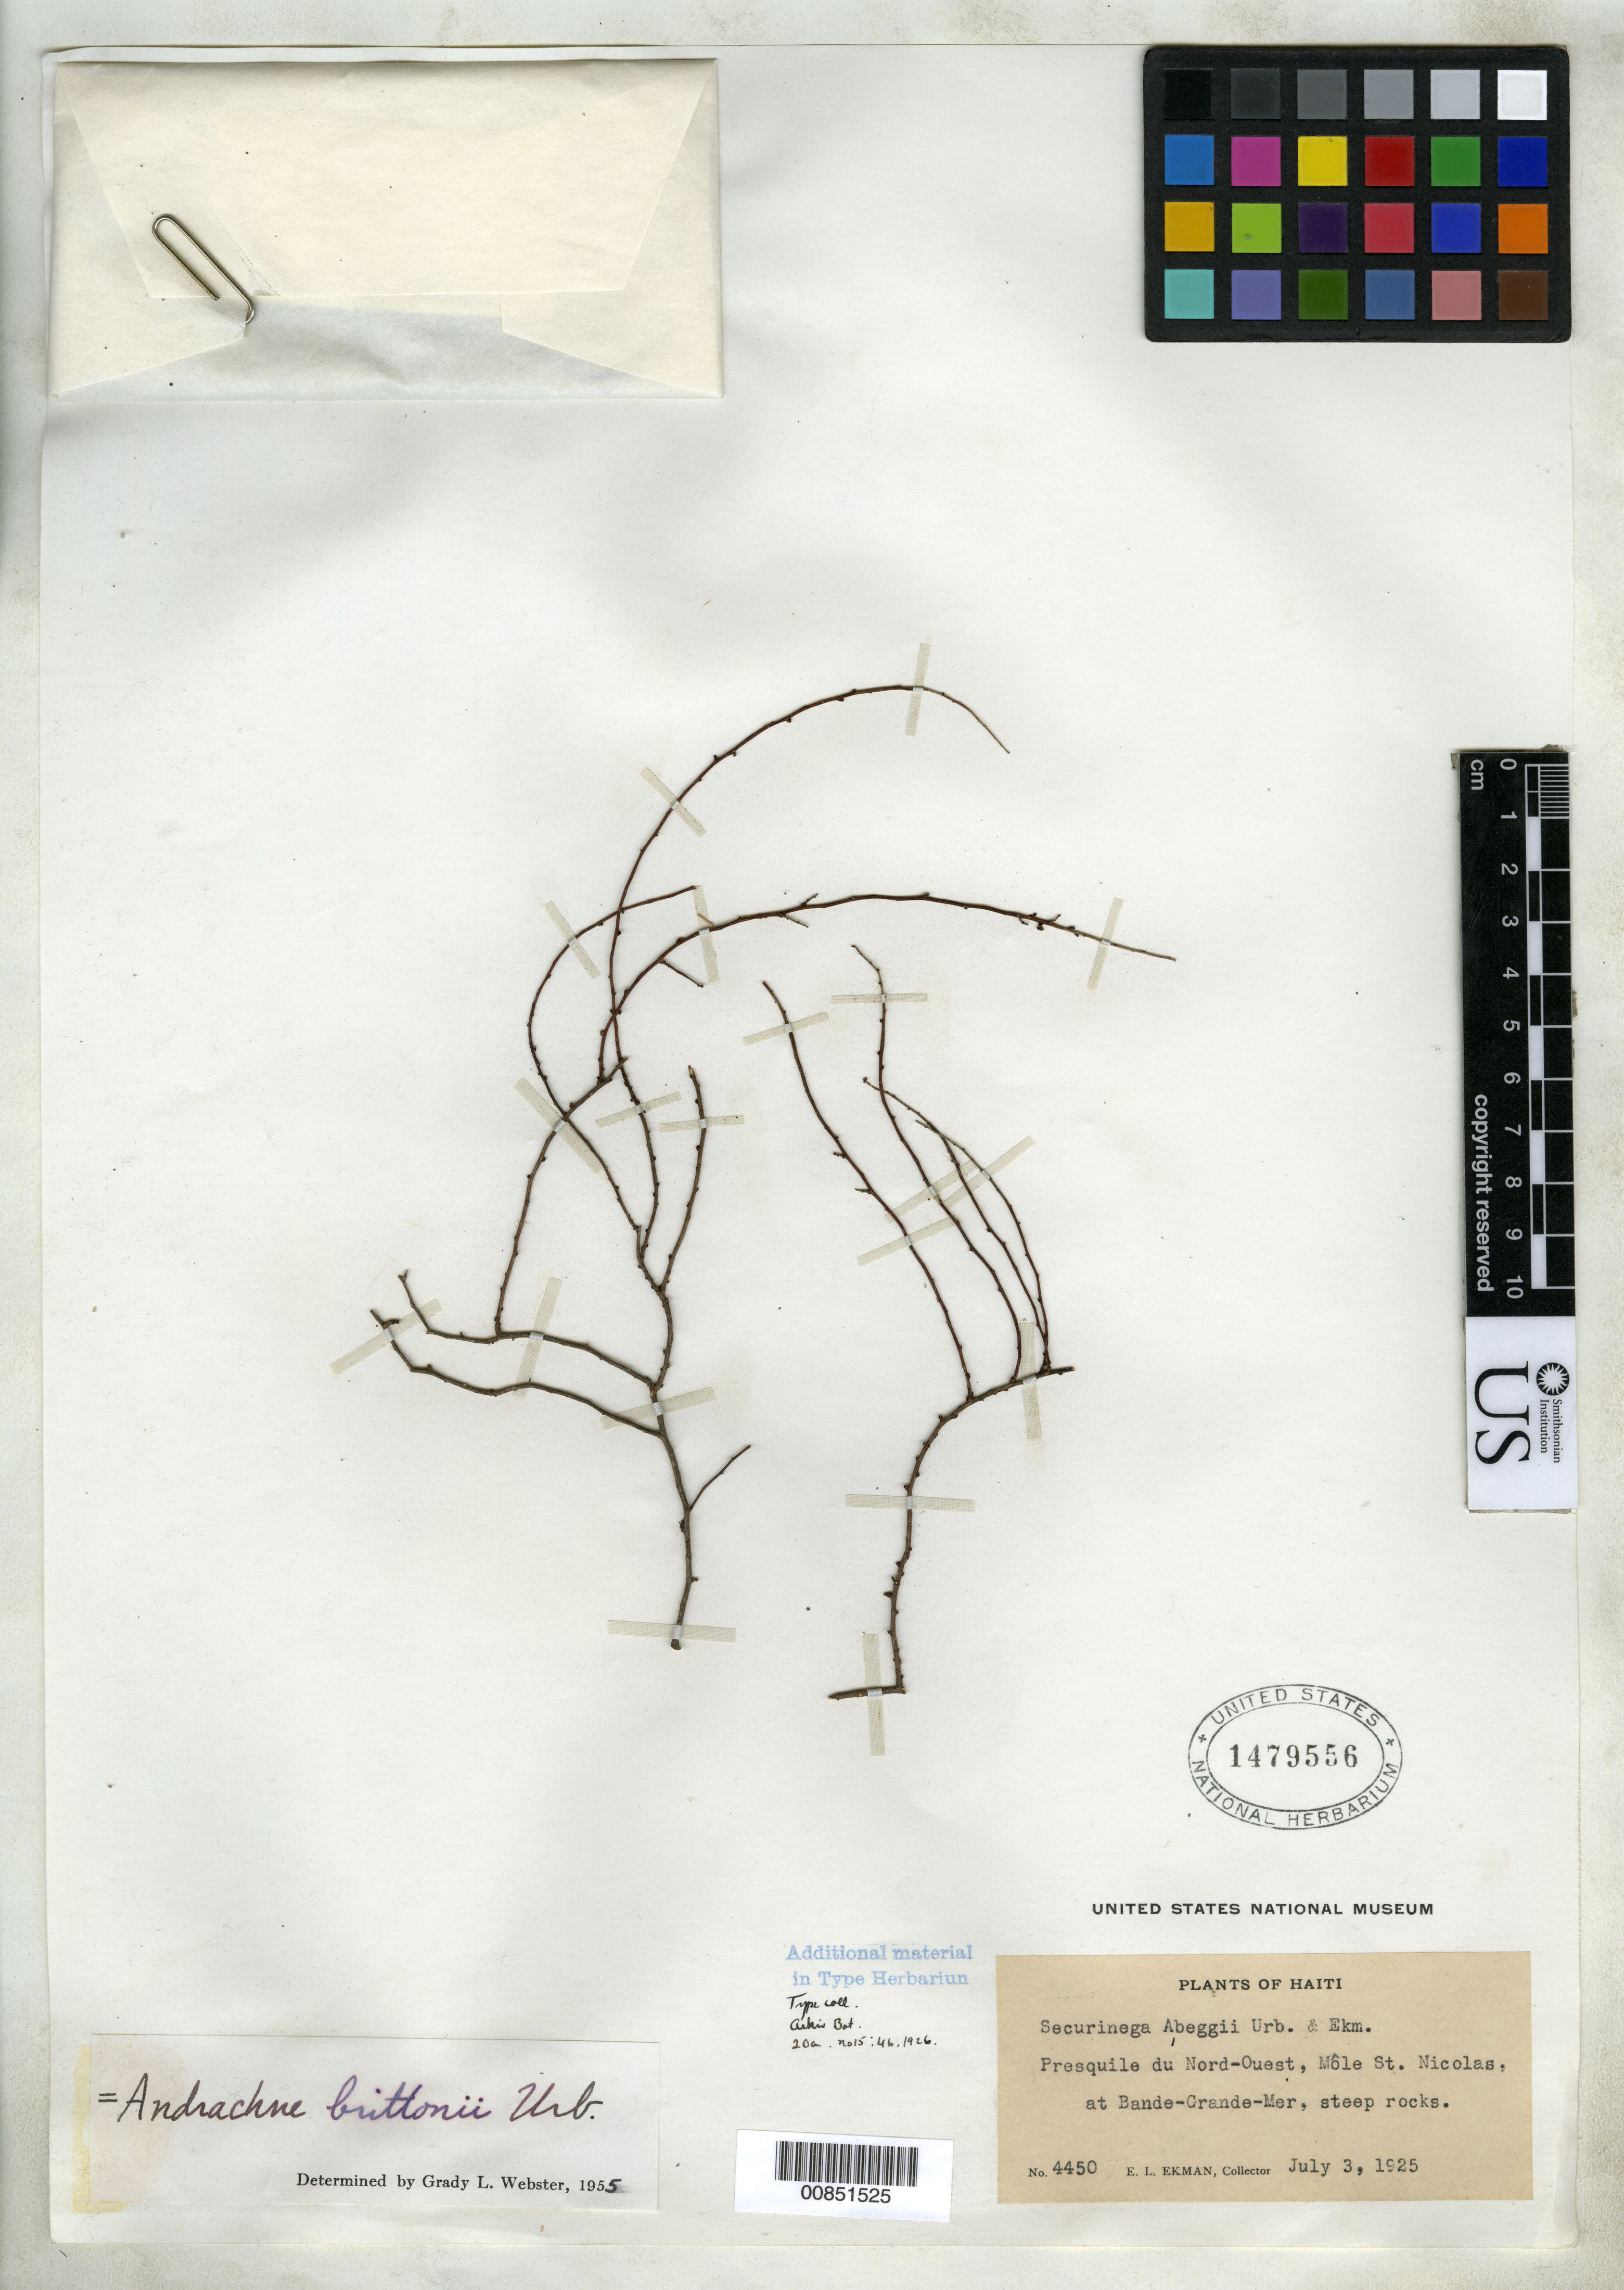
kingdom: Plantae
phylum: Tracheophyta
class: Magnoliopsida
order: Malpighiales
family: Phyllanthaceae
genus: Securinega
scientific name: Securinega abeggii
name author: Urb. & Ekman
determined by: Webster, Grady L.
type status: Isotype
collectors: E. L. Ekman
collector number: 4450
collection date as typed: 03 Jul 1925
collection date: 1925-07-03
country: Haiti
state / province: Nord-Óuest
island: Hispaniola Island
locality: Presquile du Nord-Ouest, Môle St. Nicolas, at Bande-Grande-Mer, steep rocks.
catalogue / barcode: US 1479556